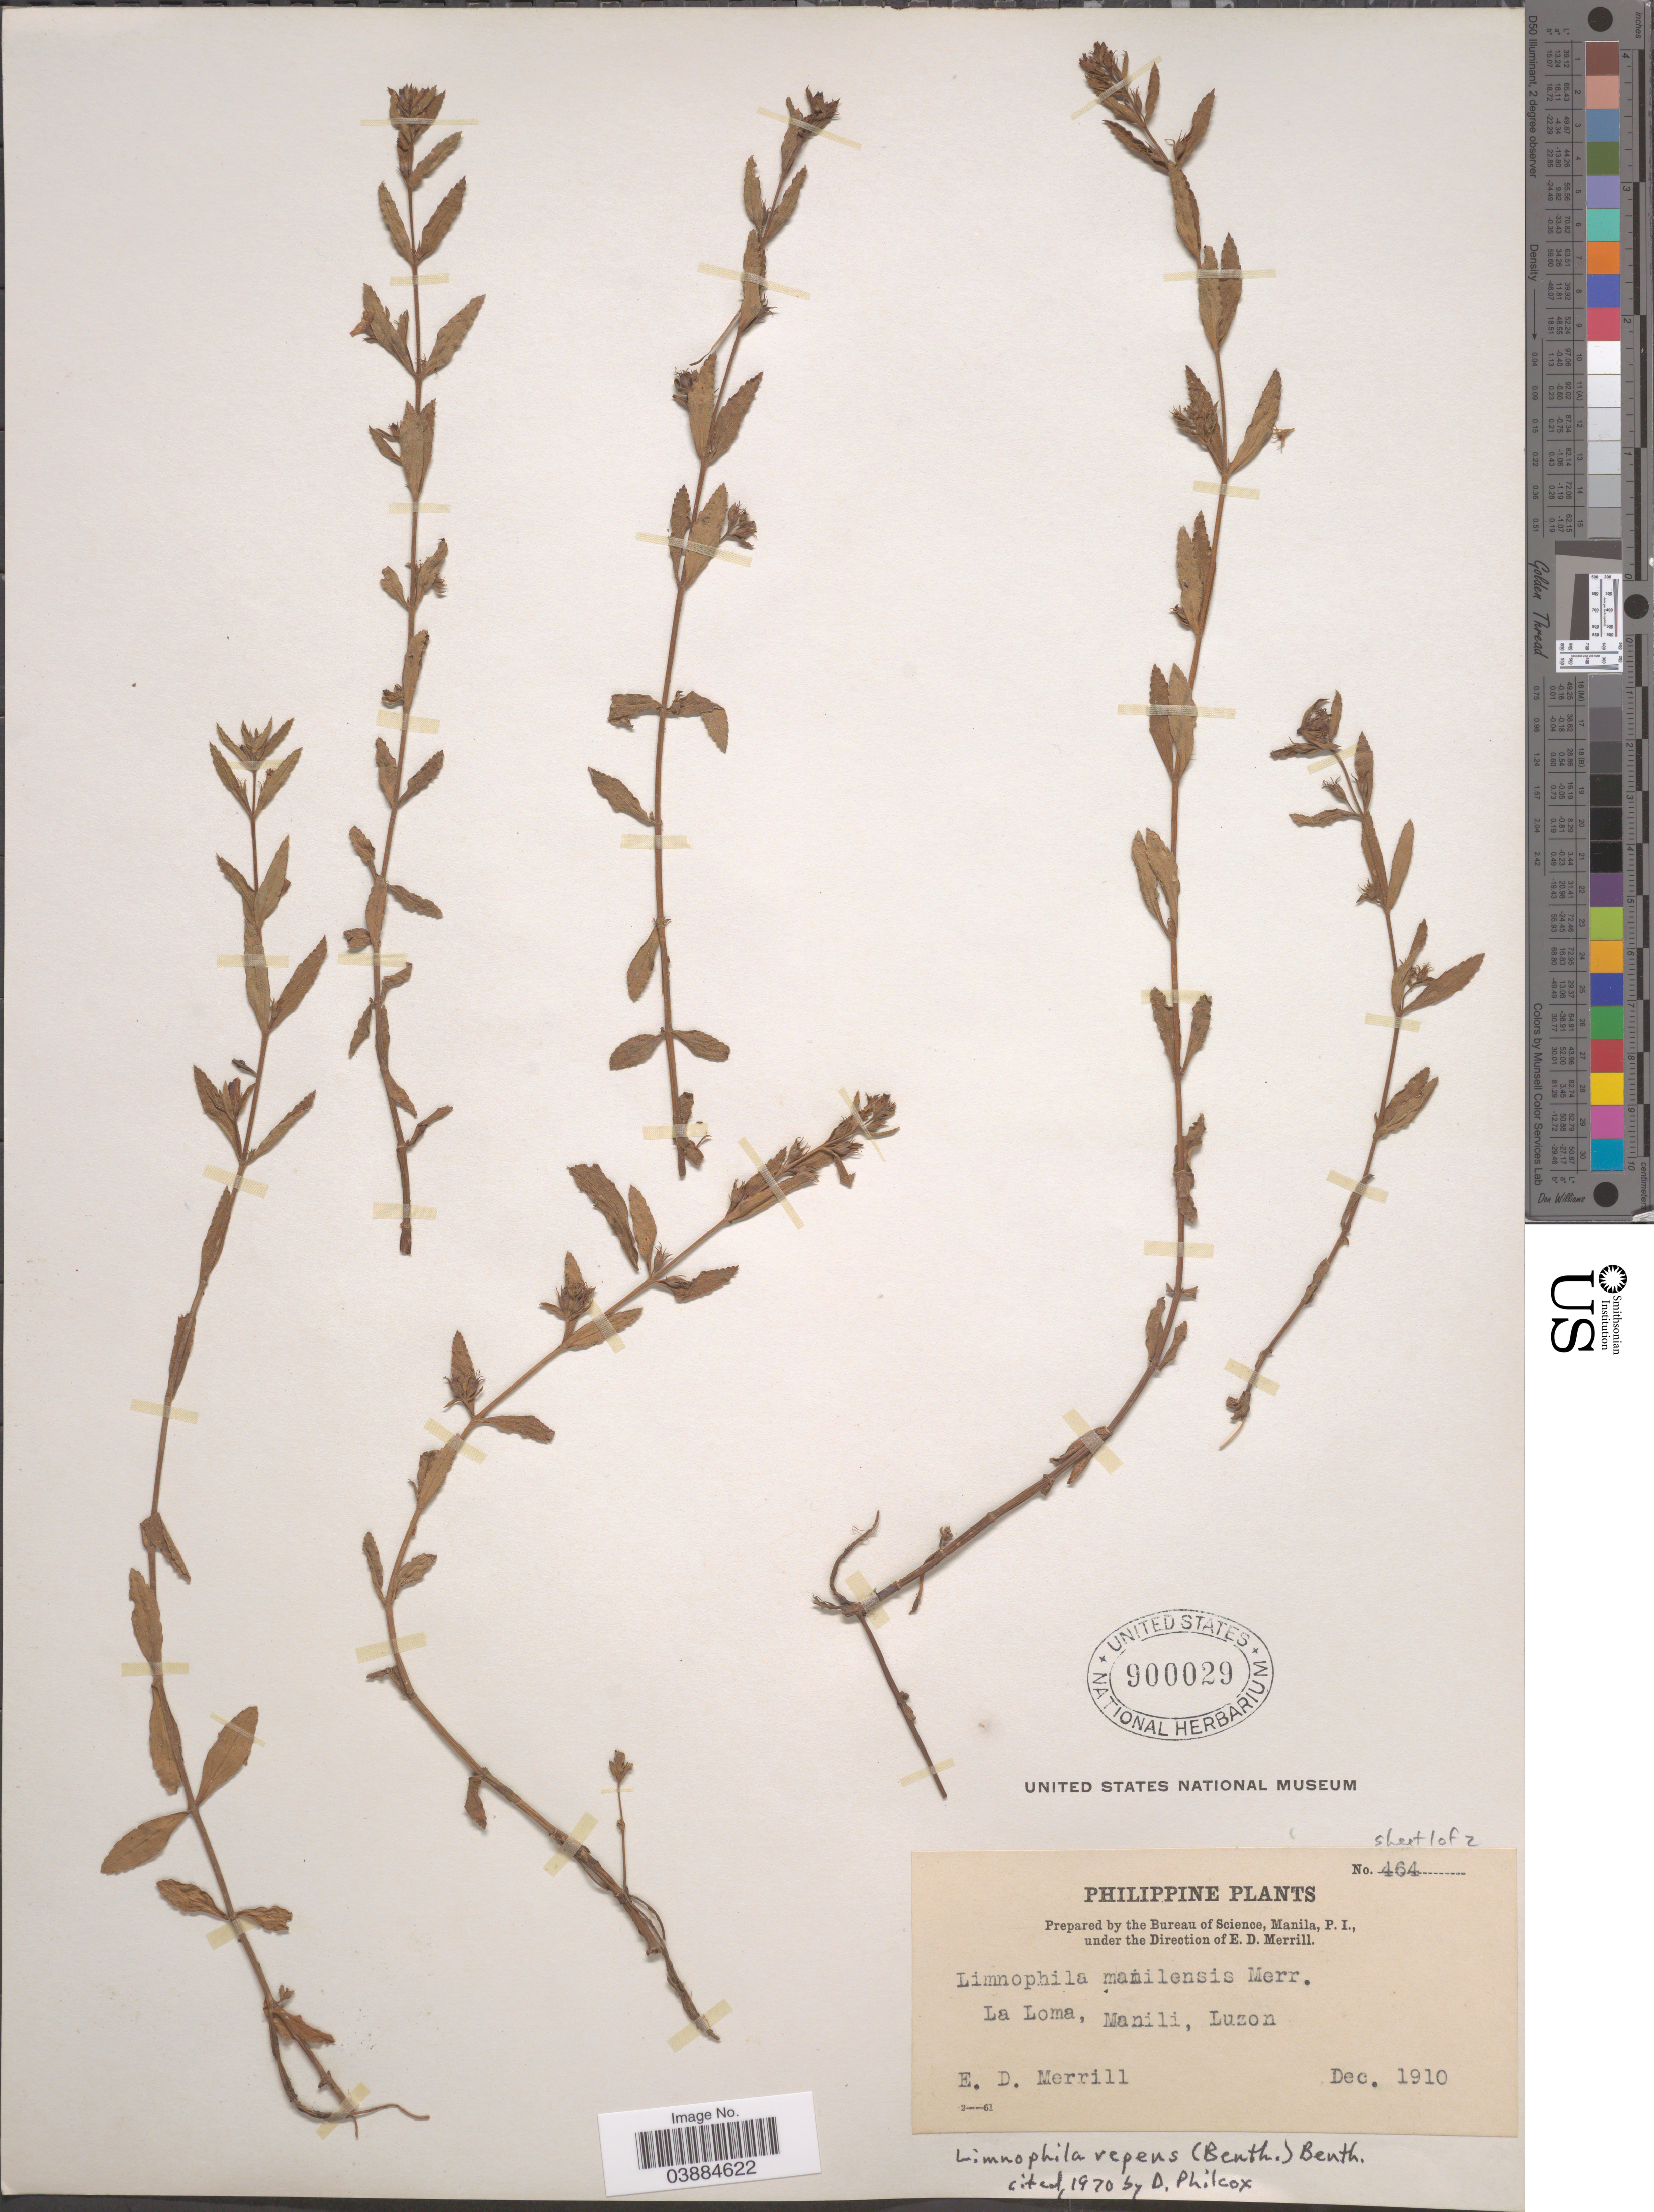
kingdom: Plantae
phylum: Tracheophyta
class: Magnoliopsida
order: Lamiales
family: Plantaginaceae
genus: Limnophila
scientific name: Limnophila repens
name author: (Benth.) Benth.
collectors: E. D. Merrill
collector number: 464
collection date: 1910-12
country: Philippines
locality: La Loma, Manili, Luzon.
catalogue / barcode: US 900029